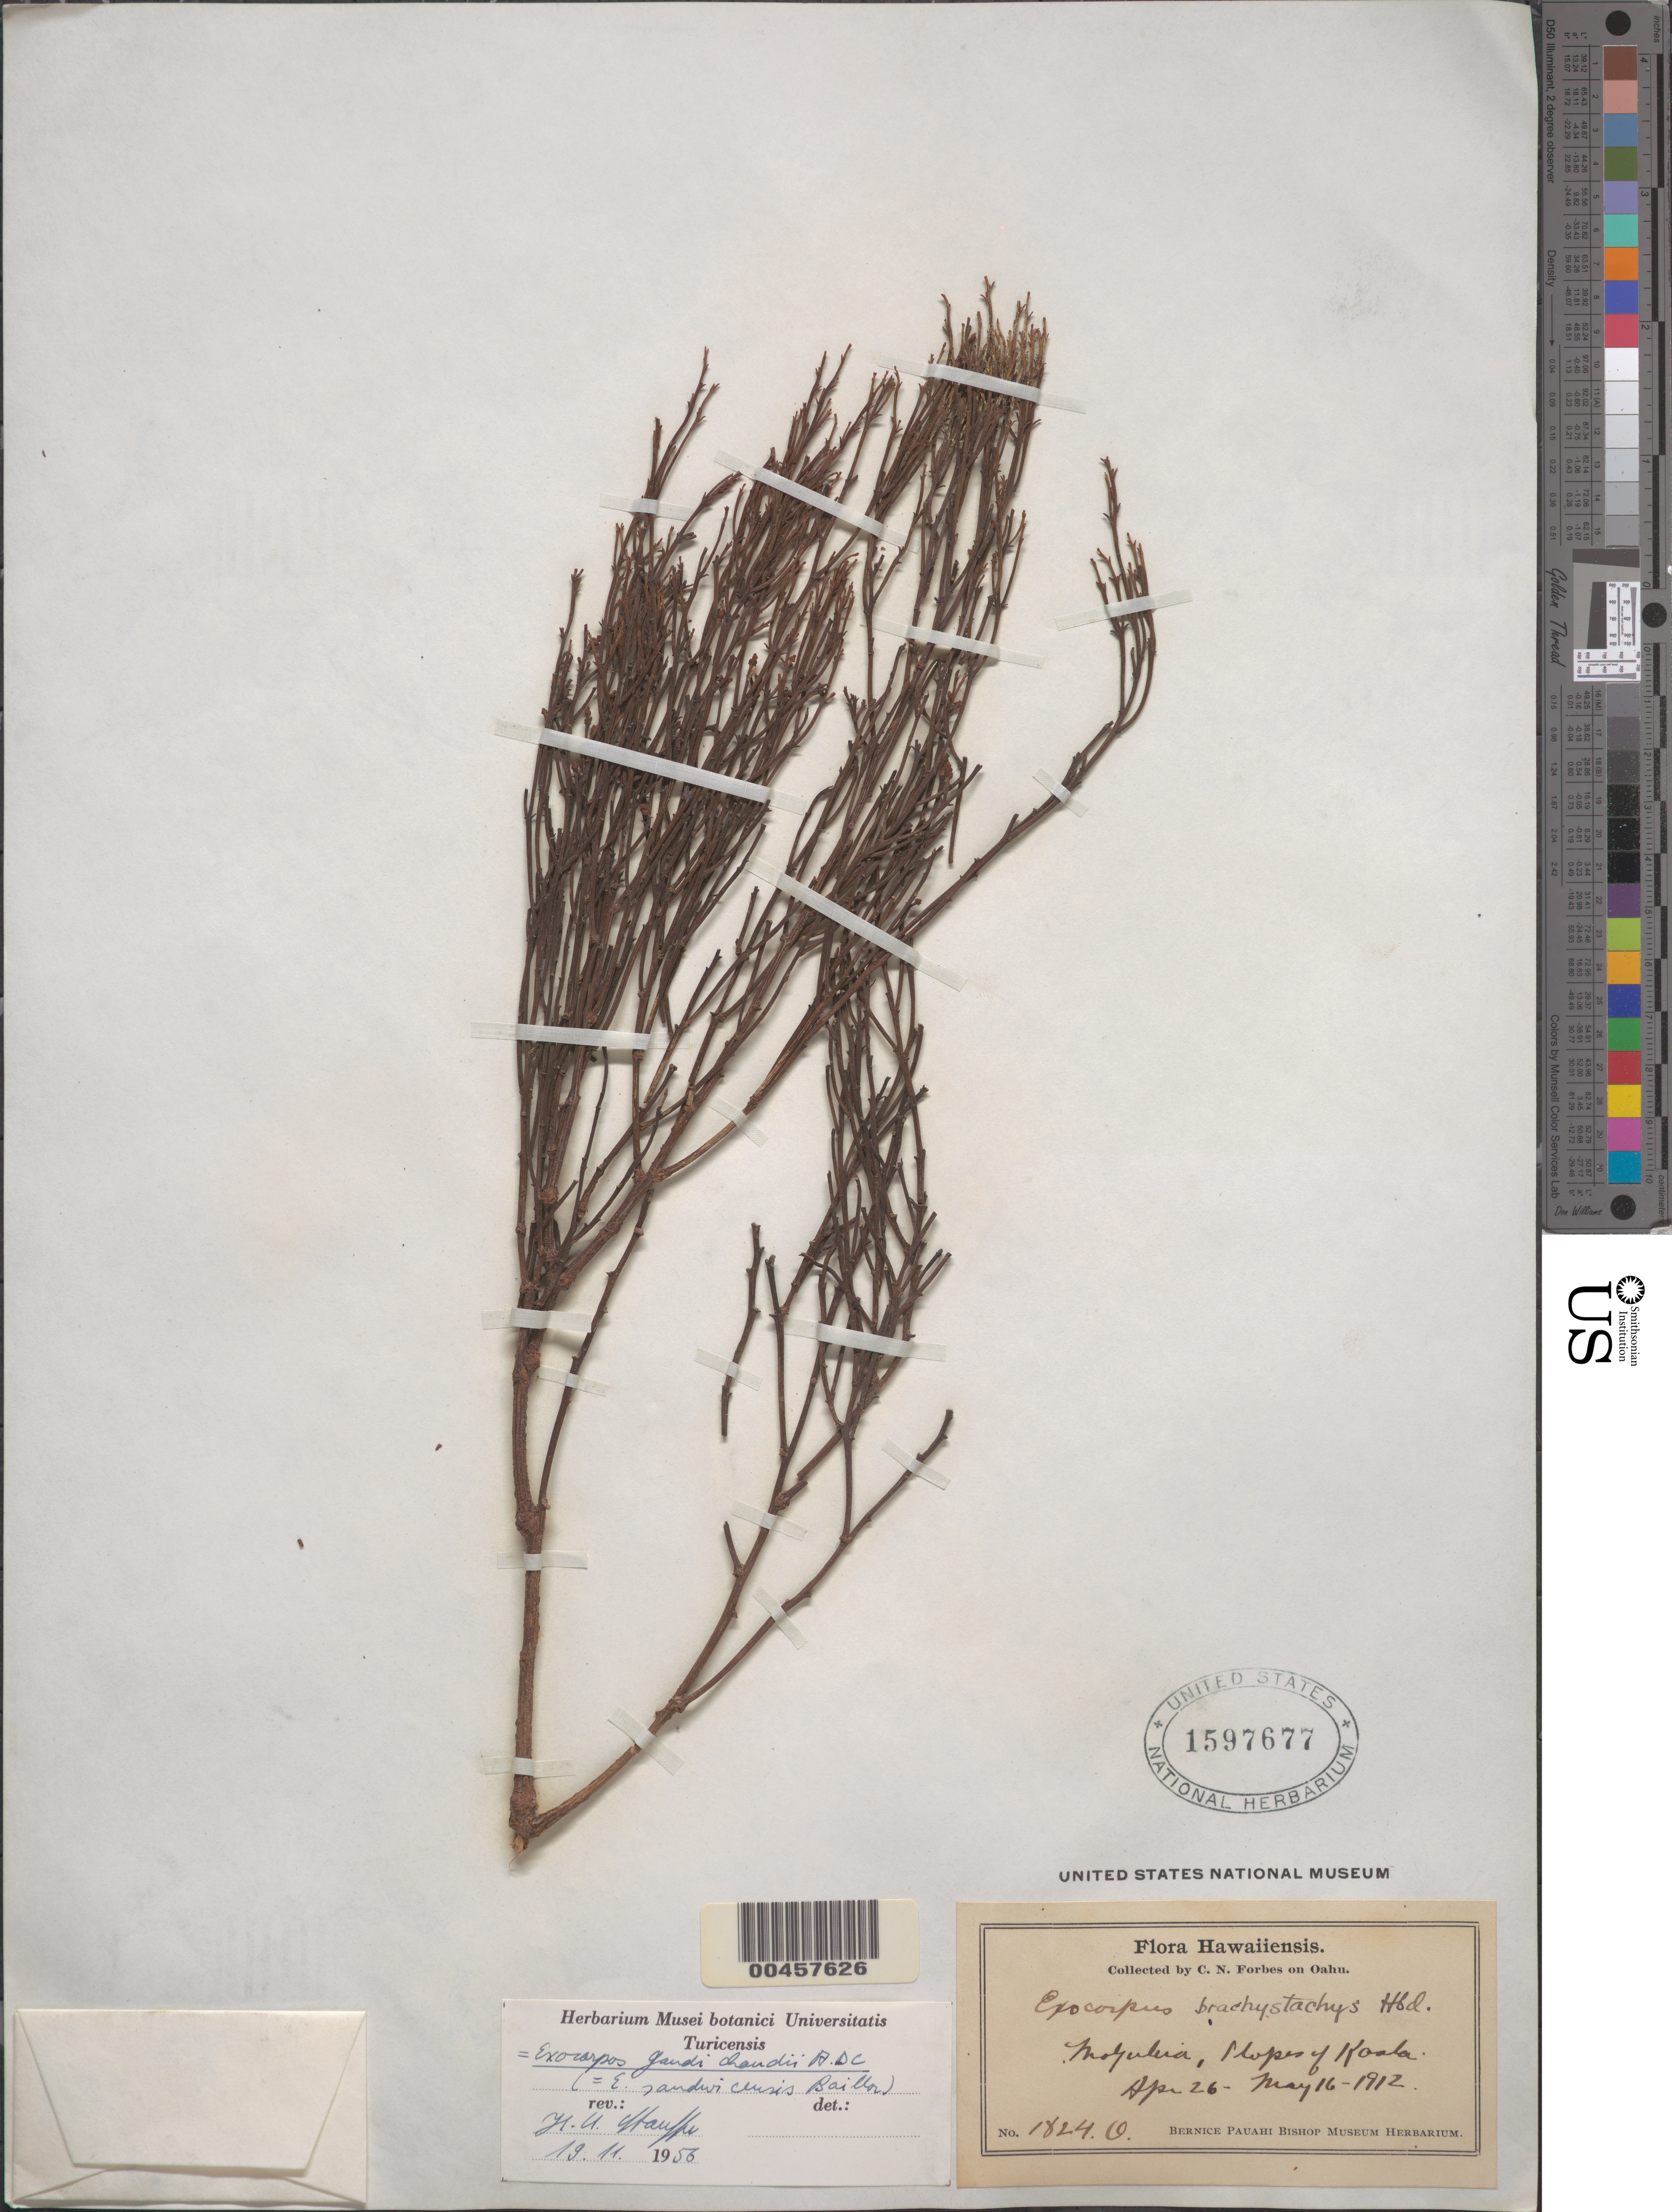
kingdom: Plantae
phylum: Tracheophyta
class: Magnoliopsida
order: Santalales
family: Santalaceae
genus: Exocarpos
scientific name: Exocarpos gaudichaudii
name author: A. DC.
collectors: C. N. Forbes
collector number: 1824.O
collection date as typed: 26 Apr 1912 to 16 May 1912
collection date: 1912-04-26/1912-05-16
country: United States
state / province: Hawaii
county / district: Honolulu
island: Oahu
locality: Mokuleia, slopes of Kaala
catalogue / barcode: US 1597677